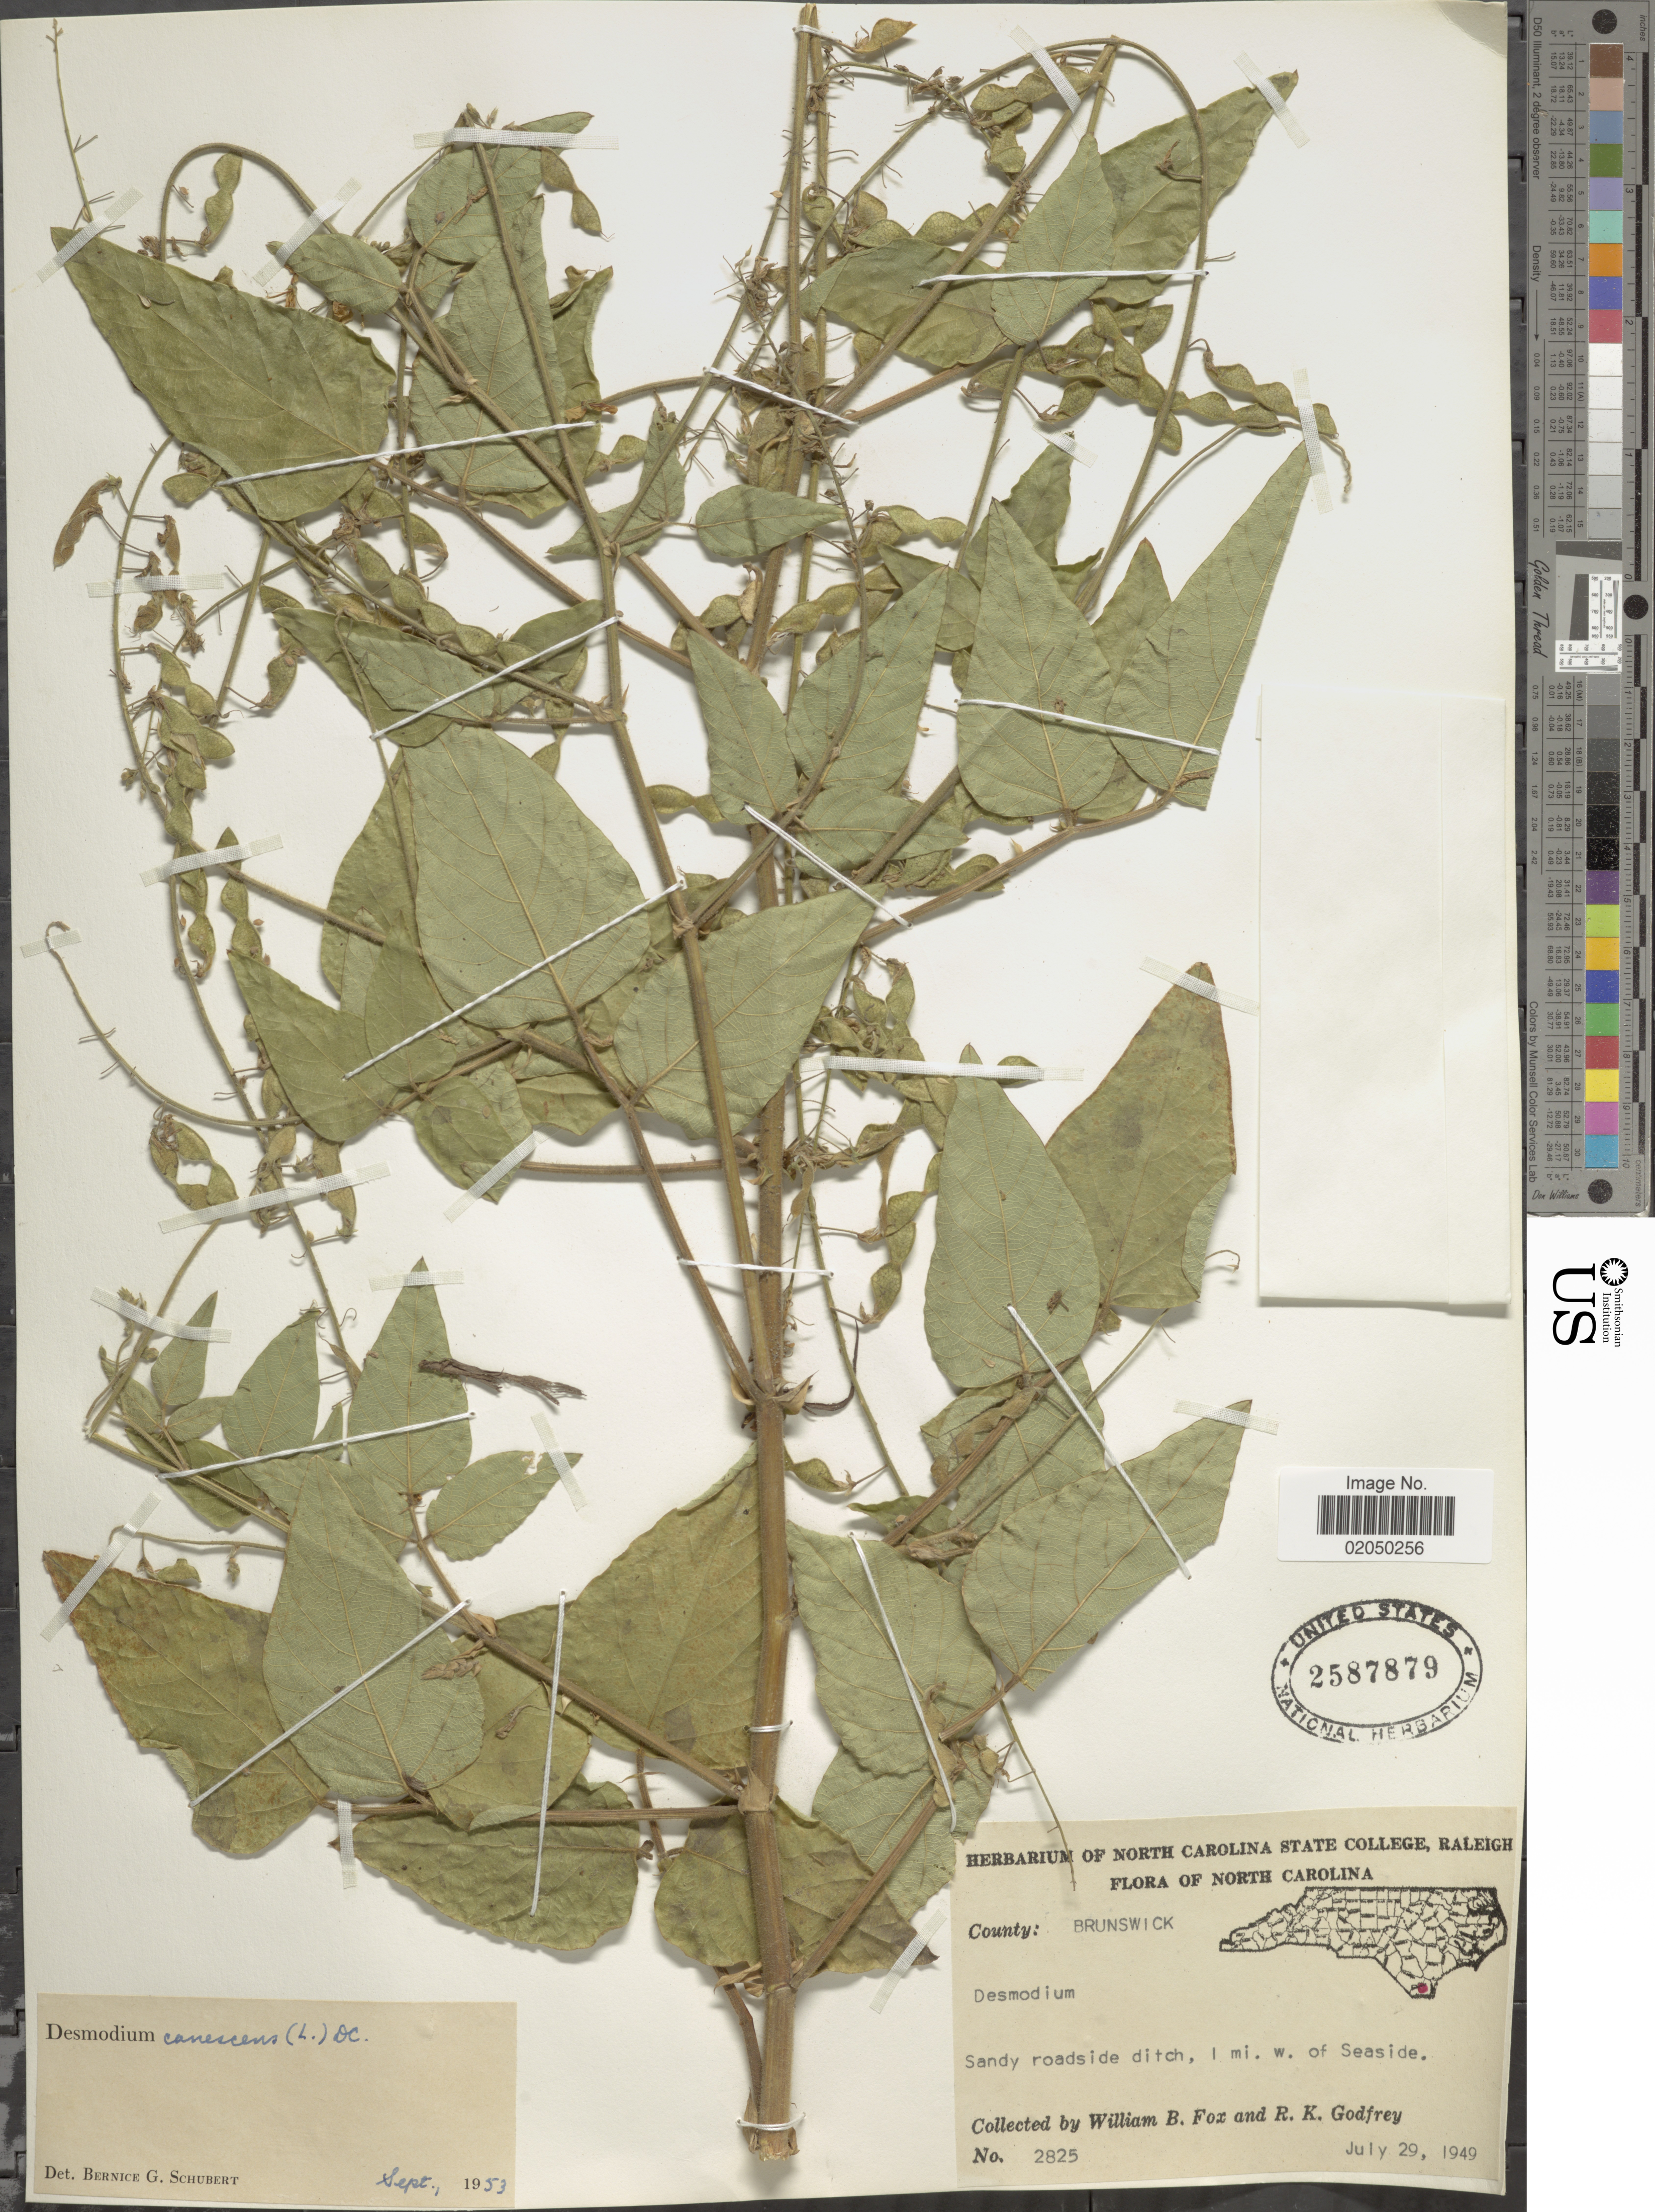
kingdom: Plantae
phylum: Tracheophyta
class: Magnoliopsida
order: Fabales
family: Fabaceae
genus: Desmodium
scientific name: Desmodium canescens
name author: (L.) DC.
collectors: W. B. Fox & R. K. Godfrey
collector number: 2825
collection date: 1949-07-29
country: United States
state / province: North Carolina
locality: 1 mi. W of seaside, County Brunswick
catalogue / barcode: US 2587879